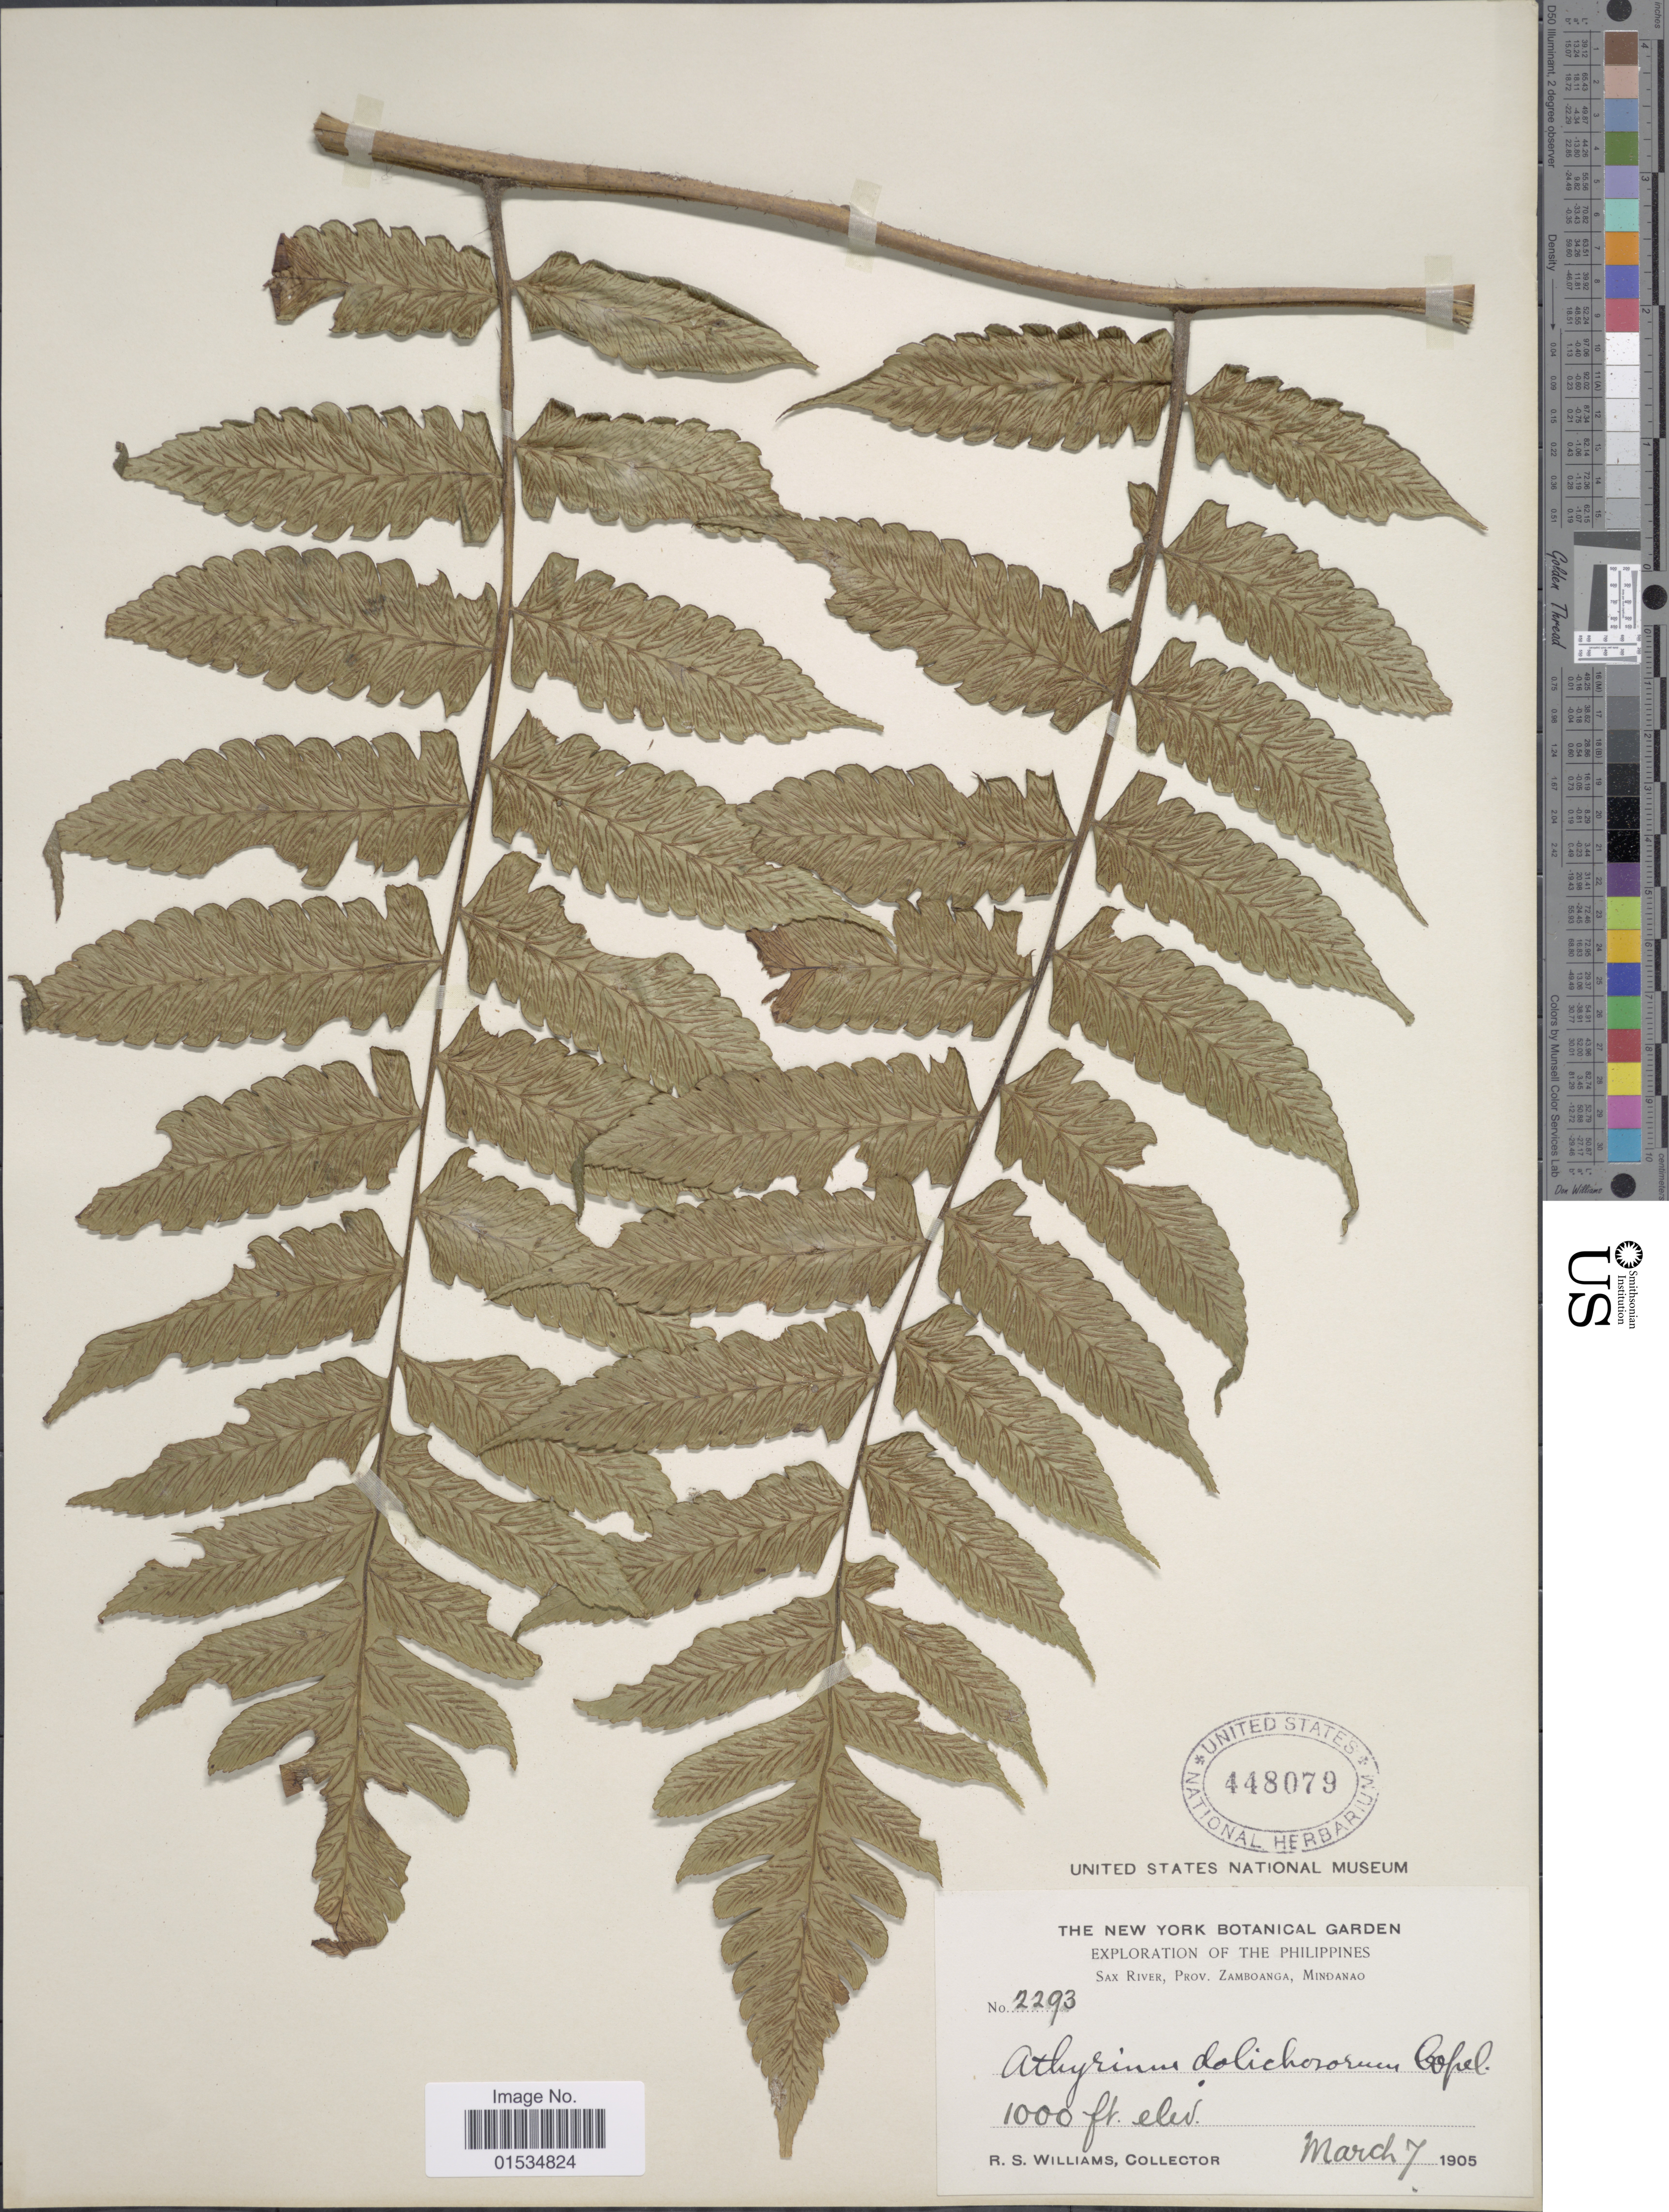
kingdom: Plantae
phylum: Tracheophyta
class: Polypodiopsida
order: Polypodiales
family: Athyriaceae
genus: Diplazium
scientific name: Diplazium dilatatum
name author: Blume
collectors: R. S. Williams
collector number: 2293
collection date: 1905-03-07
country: Philippines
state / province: Zamboanga Peninsula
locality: Sax River, Prov. Zamboanga, Mindanao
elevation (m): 305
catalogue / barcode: US 448079